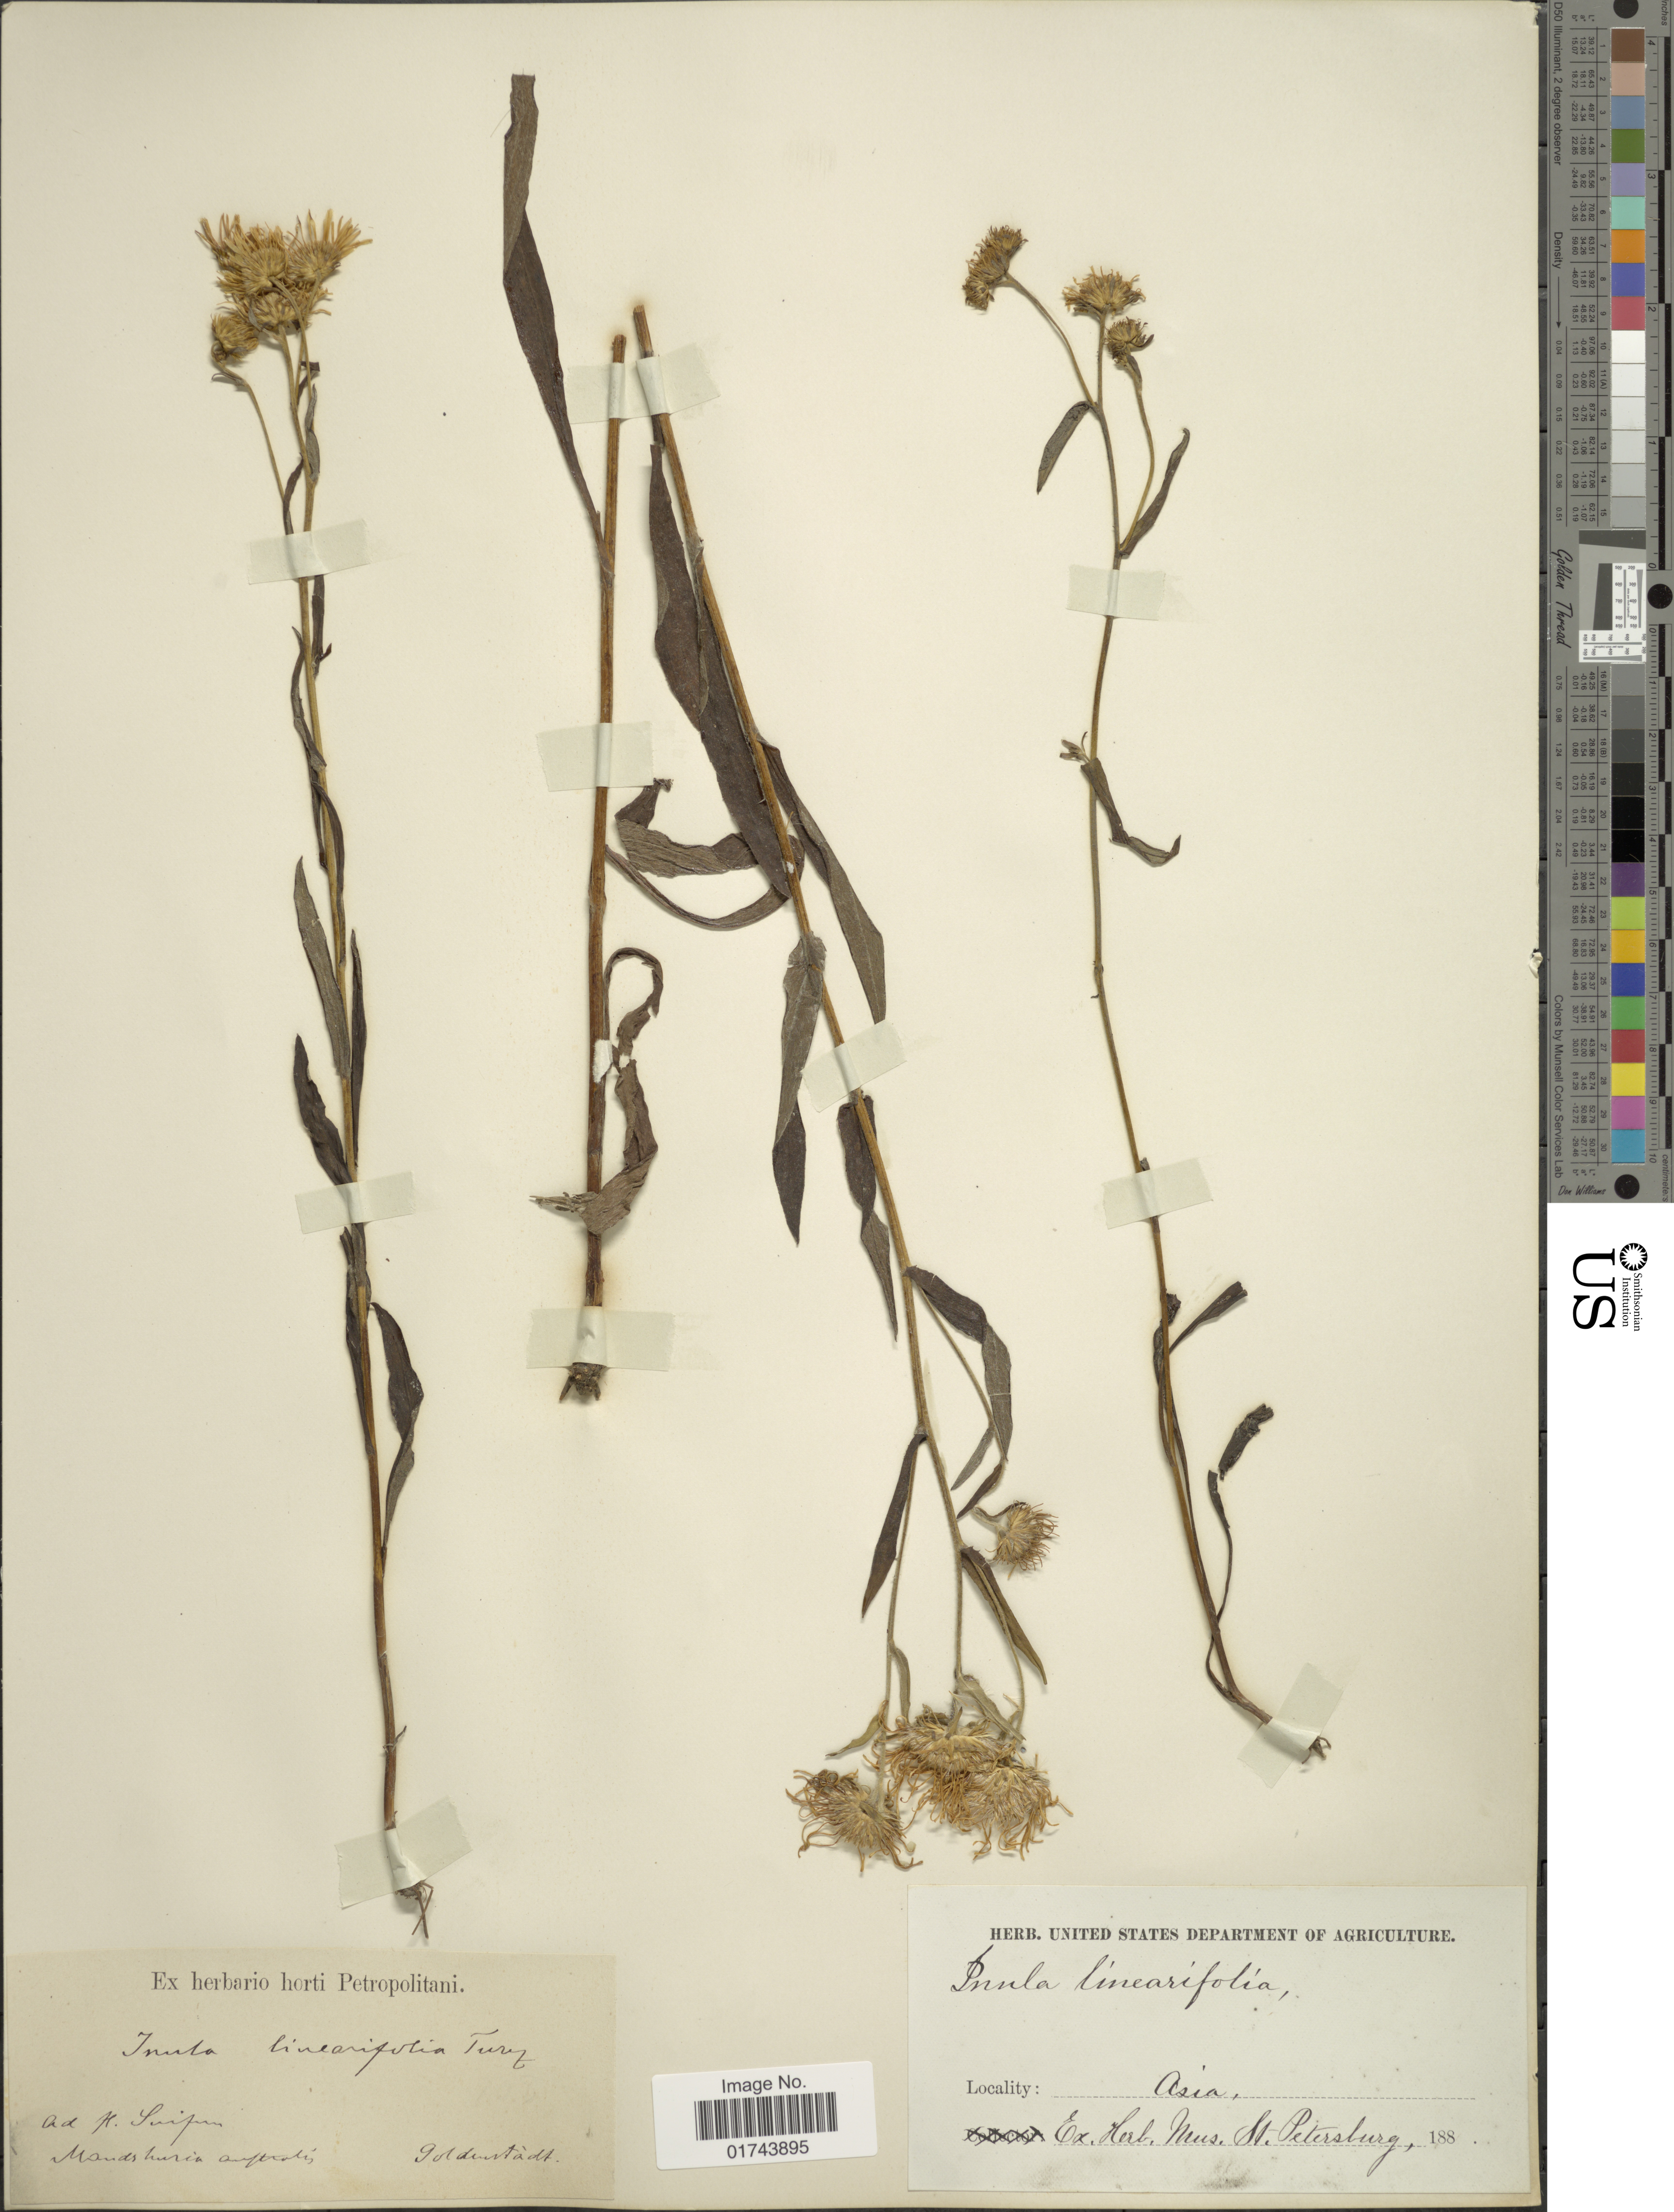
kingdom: Plantae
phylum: Tracheophyta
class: Magnoliopsida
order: Asterales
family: Asteraceae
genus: Inula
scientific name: Inula britannica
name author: L.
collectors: -. Goldenstadt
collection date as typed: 188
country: Russian Federation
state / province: Primorsky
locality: Asia, ad fl.. Suifun, Mandshuria australis